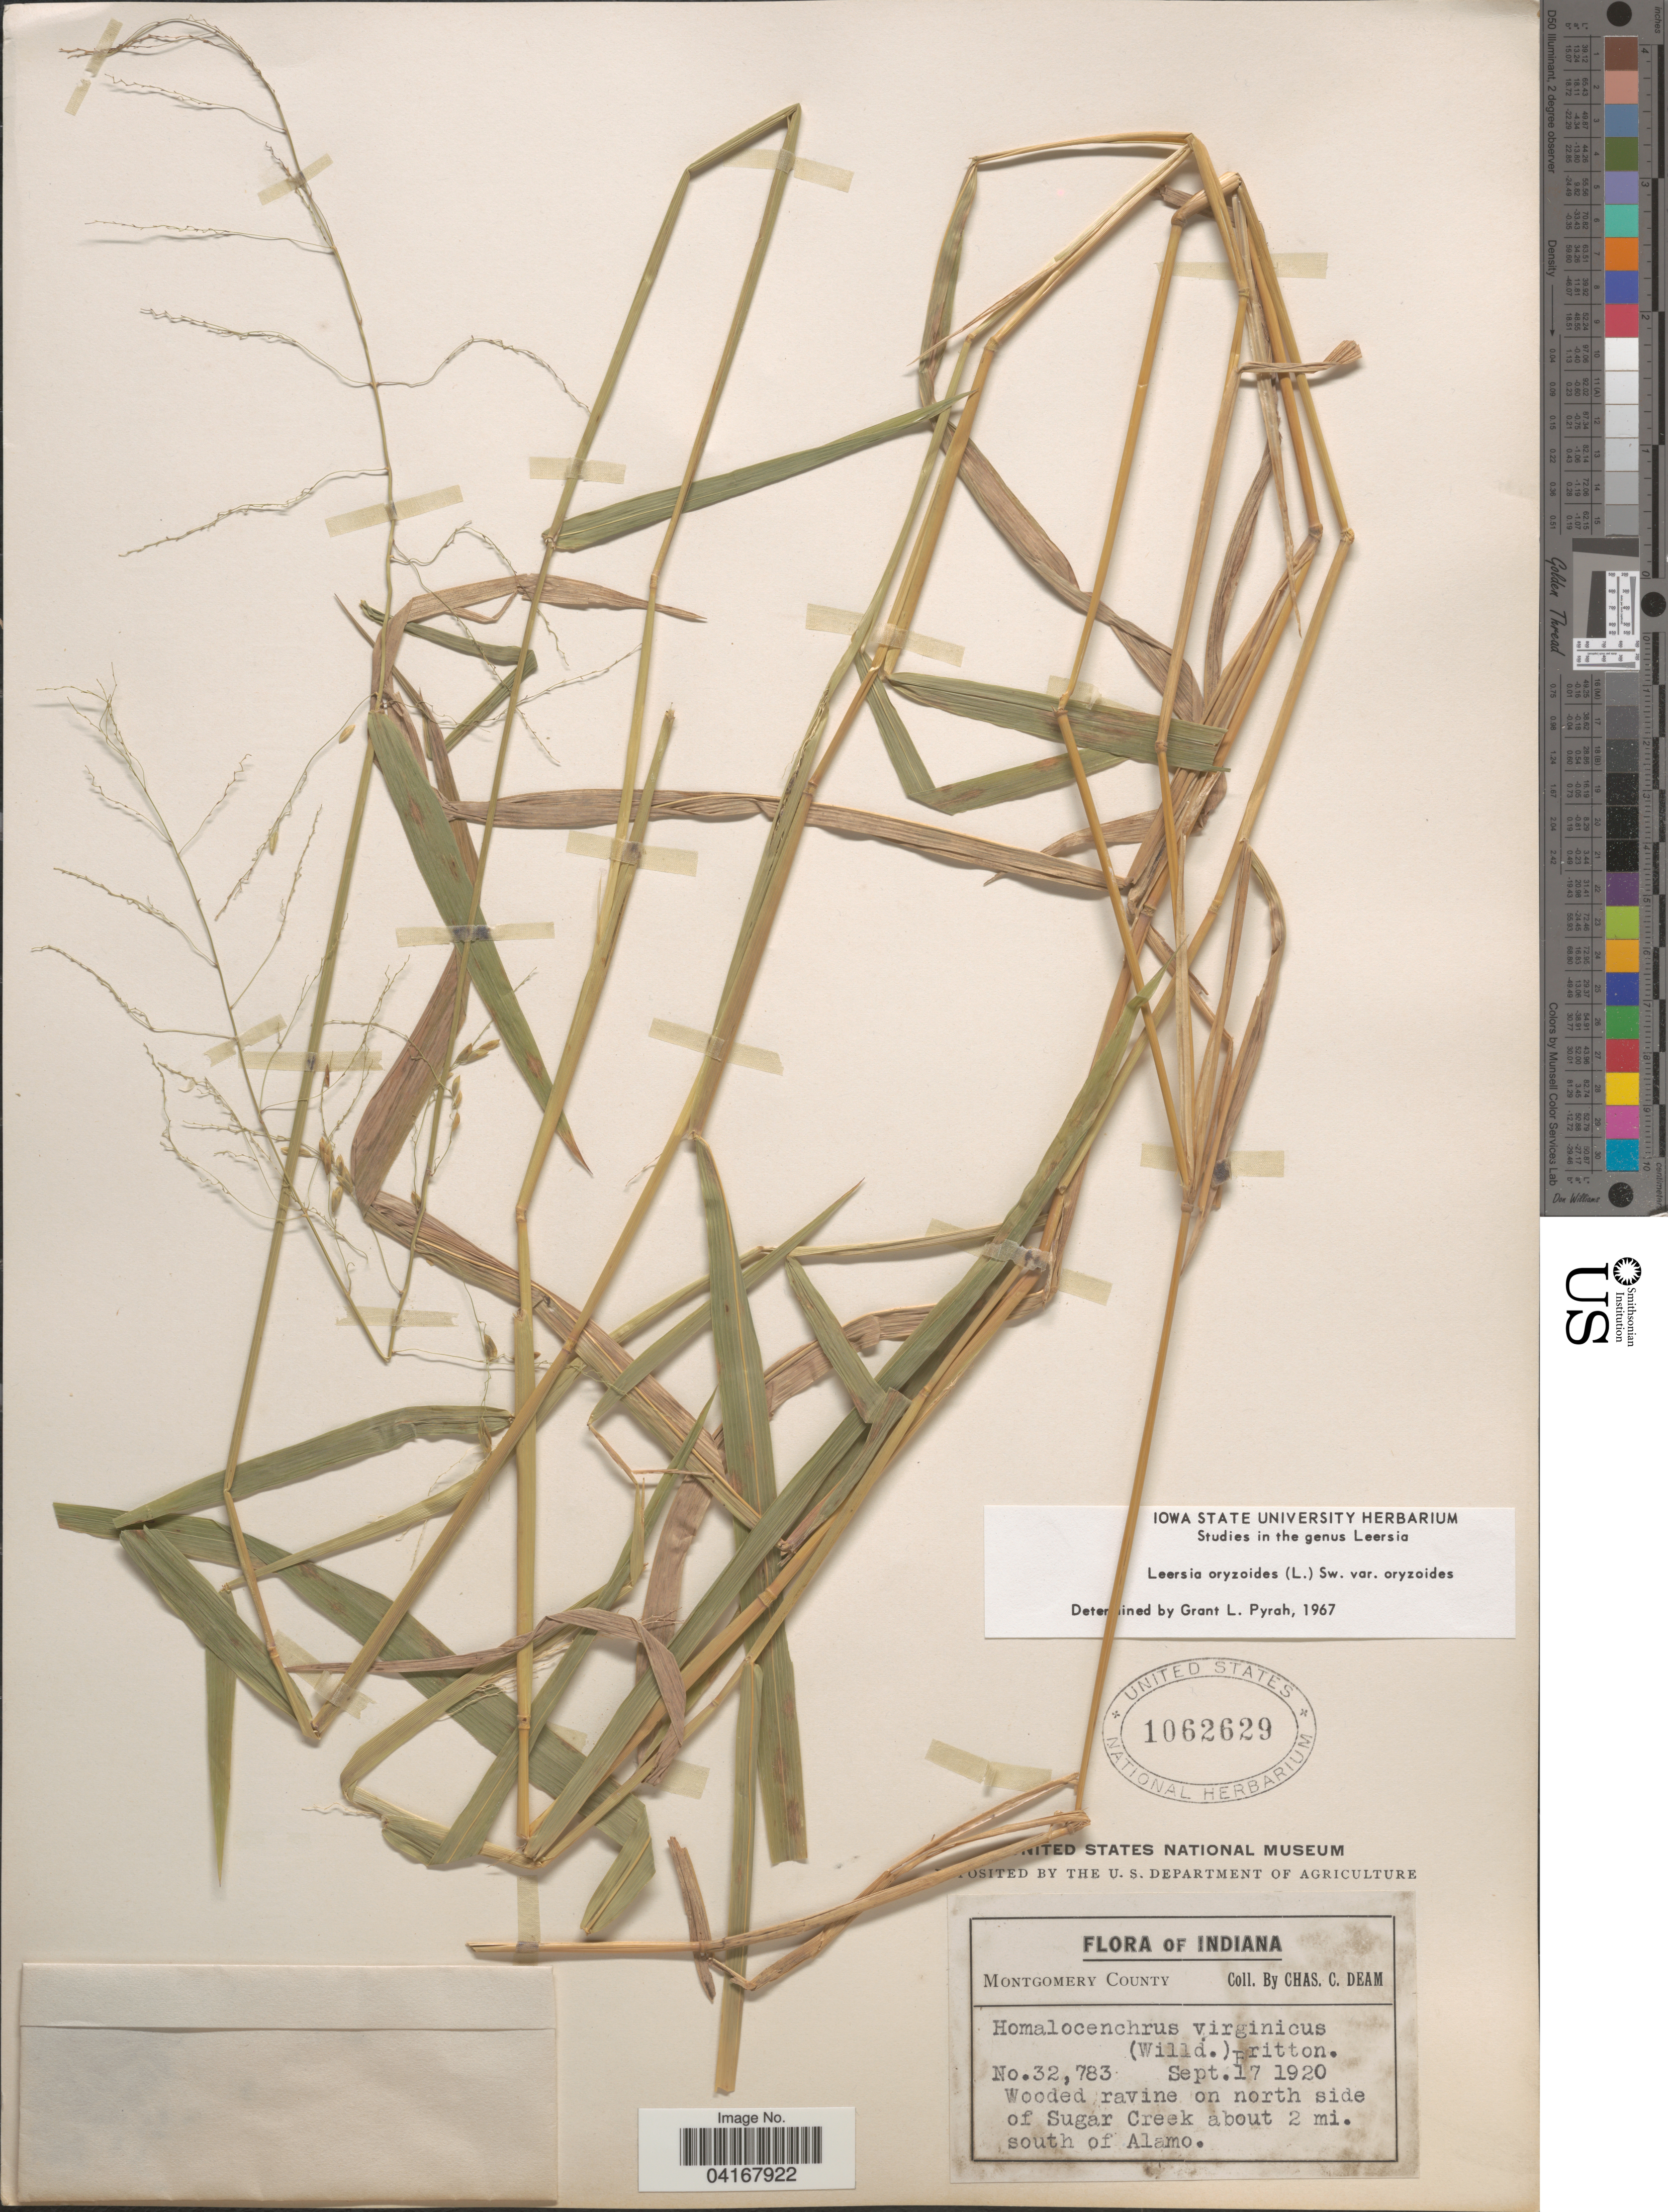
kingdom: Plantae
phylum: Tracheophyta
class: Liliopsida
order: Poales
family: Poaceae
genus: Leersia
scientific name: Leersia oryzoides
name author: (L.) Sw.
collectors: C. C. Deam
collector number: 32783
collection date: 1920-09-17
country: United States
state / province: Indiana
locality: Montgomery County. On north side of Sugar Creek about 2 mi. south of Alamo.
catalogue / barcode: US 1062629